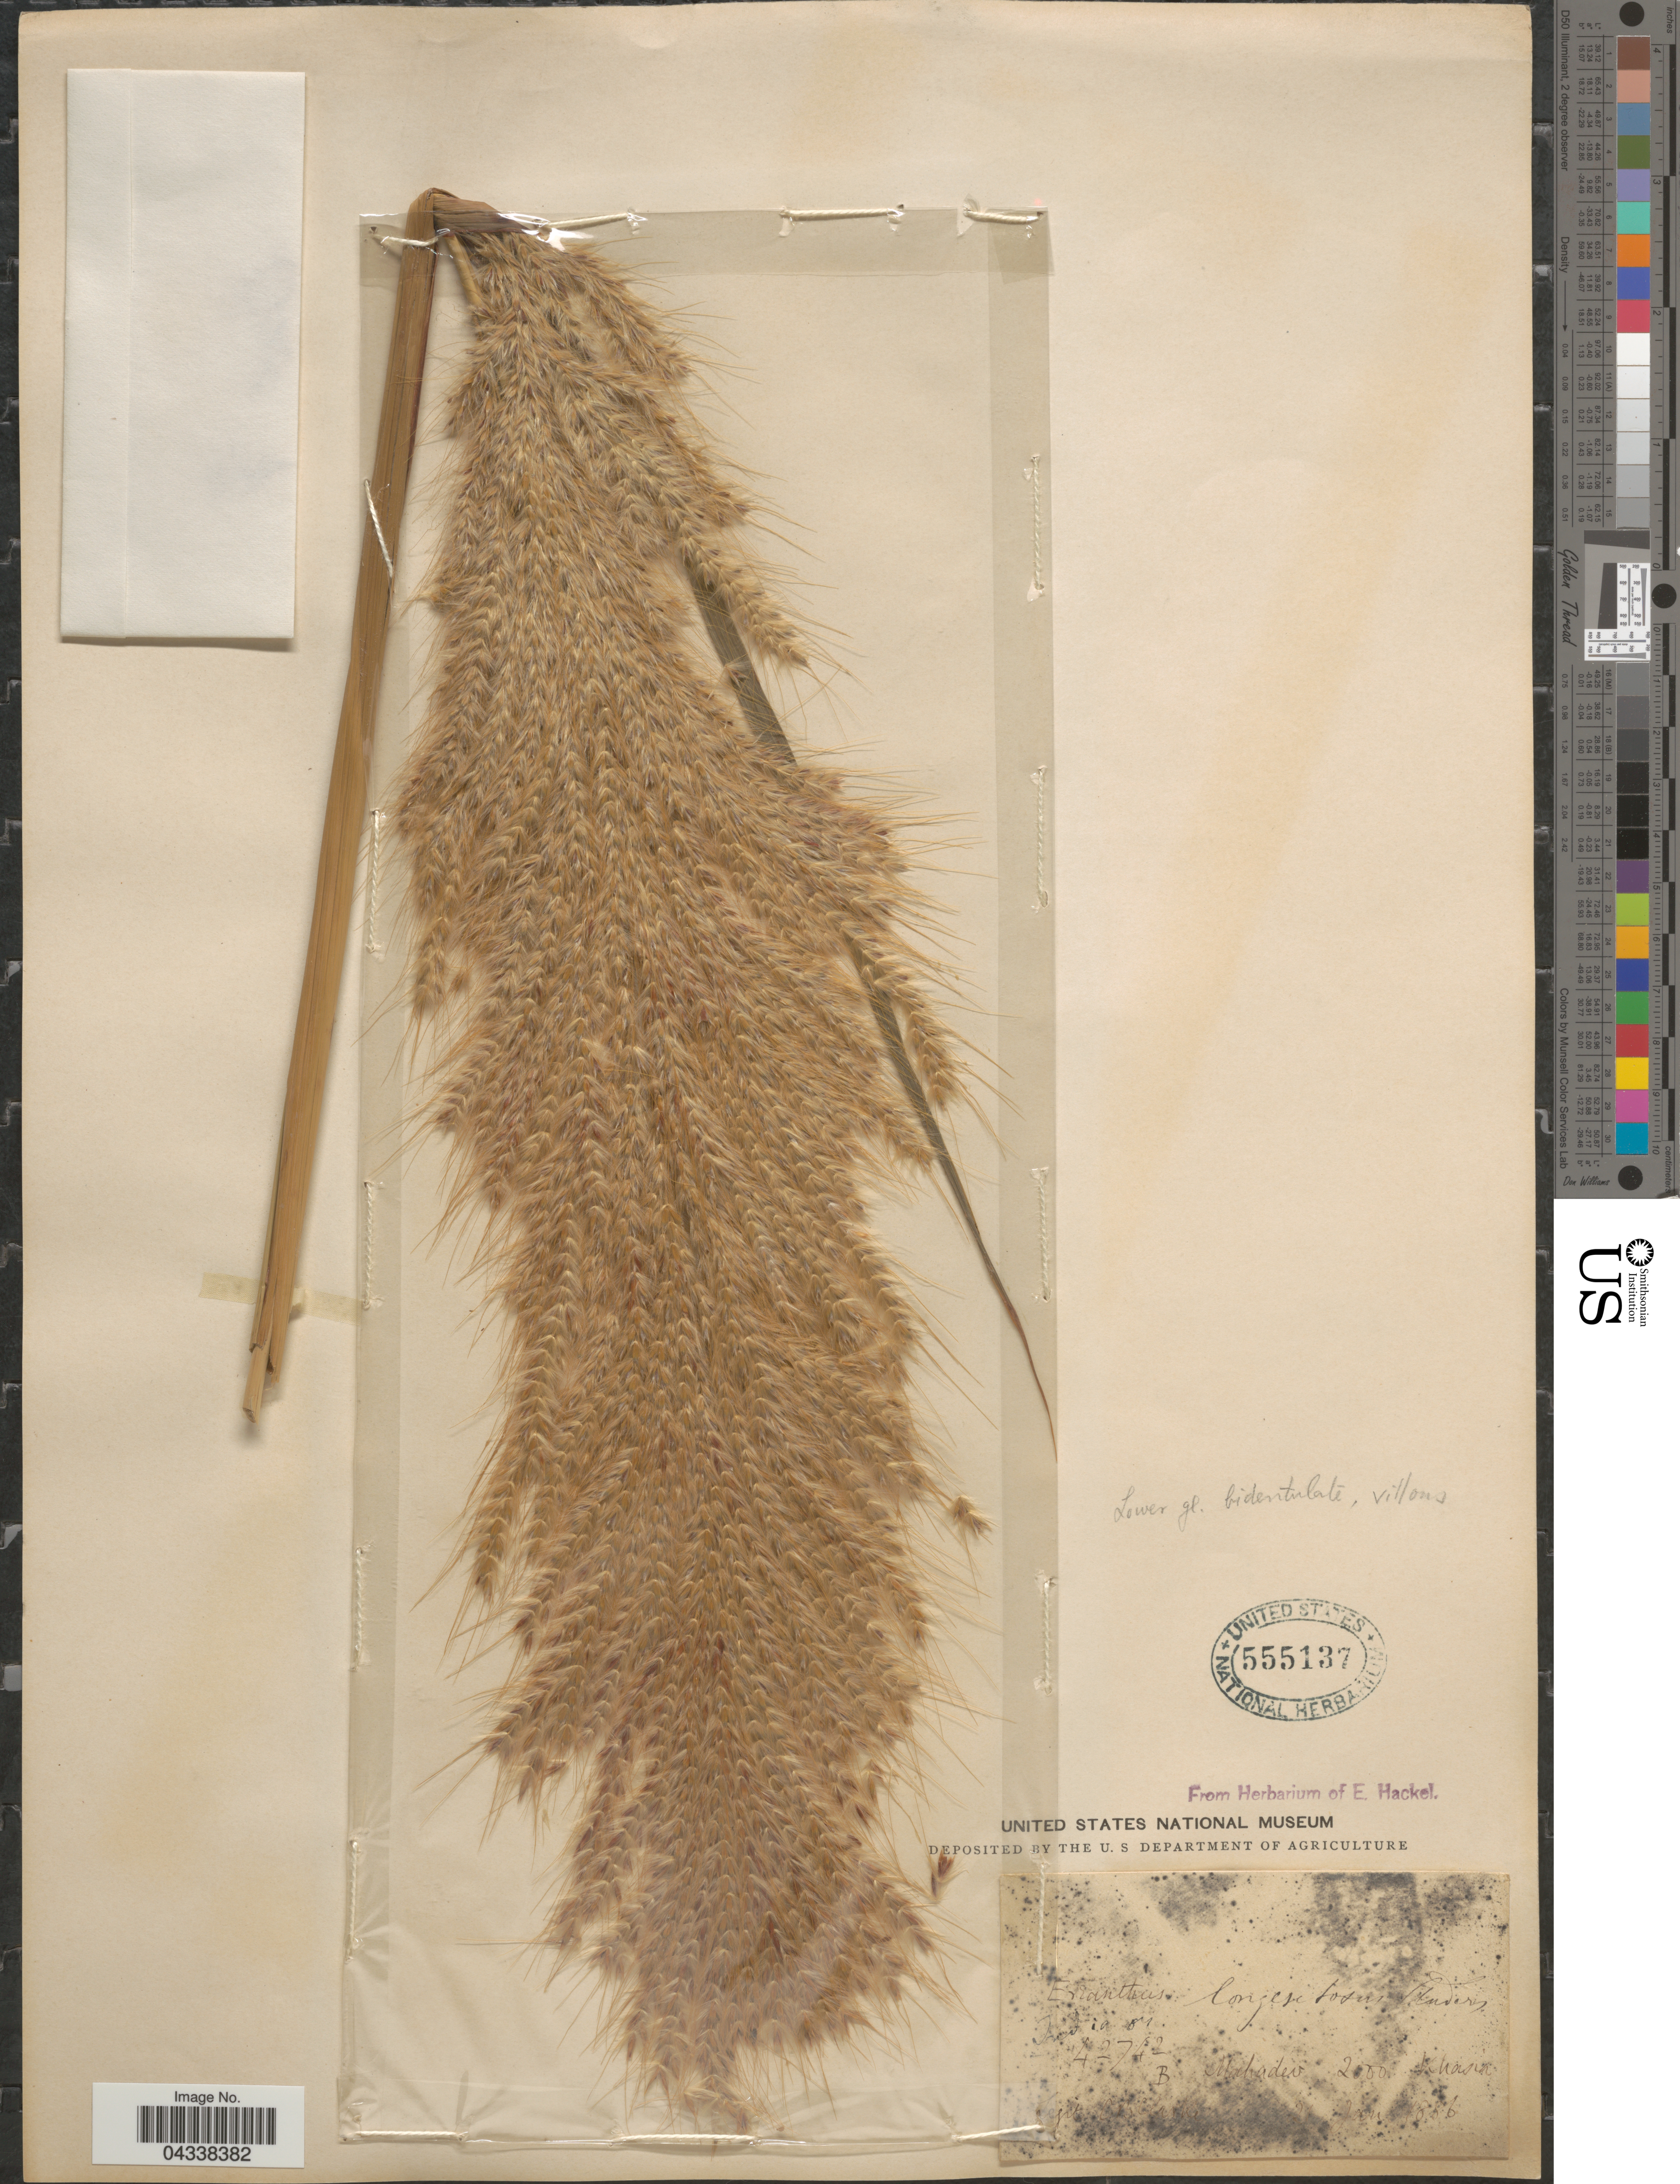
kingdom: Plantae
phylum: Tracheophyta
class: Liliopsida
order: Poales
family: Poaceae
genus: Saccharum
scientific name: Saccharum longisetosum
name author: V. Naray. ex Bor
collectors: C. B. Clarke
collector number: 42742B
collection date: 1856-01-21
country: India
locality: India or. Mahadew. Khasia.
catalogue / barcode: US 555137